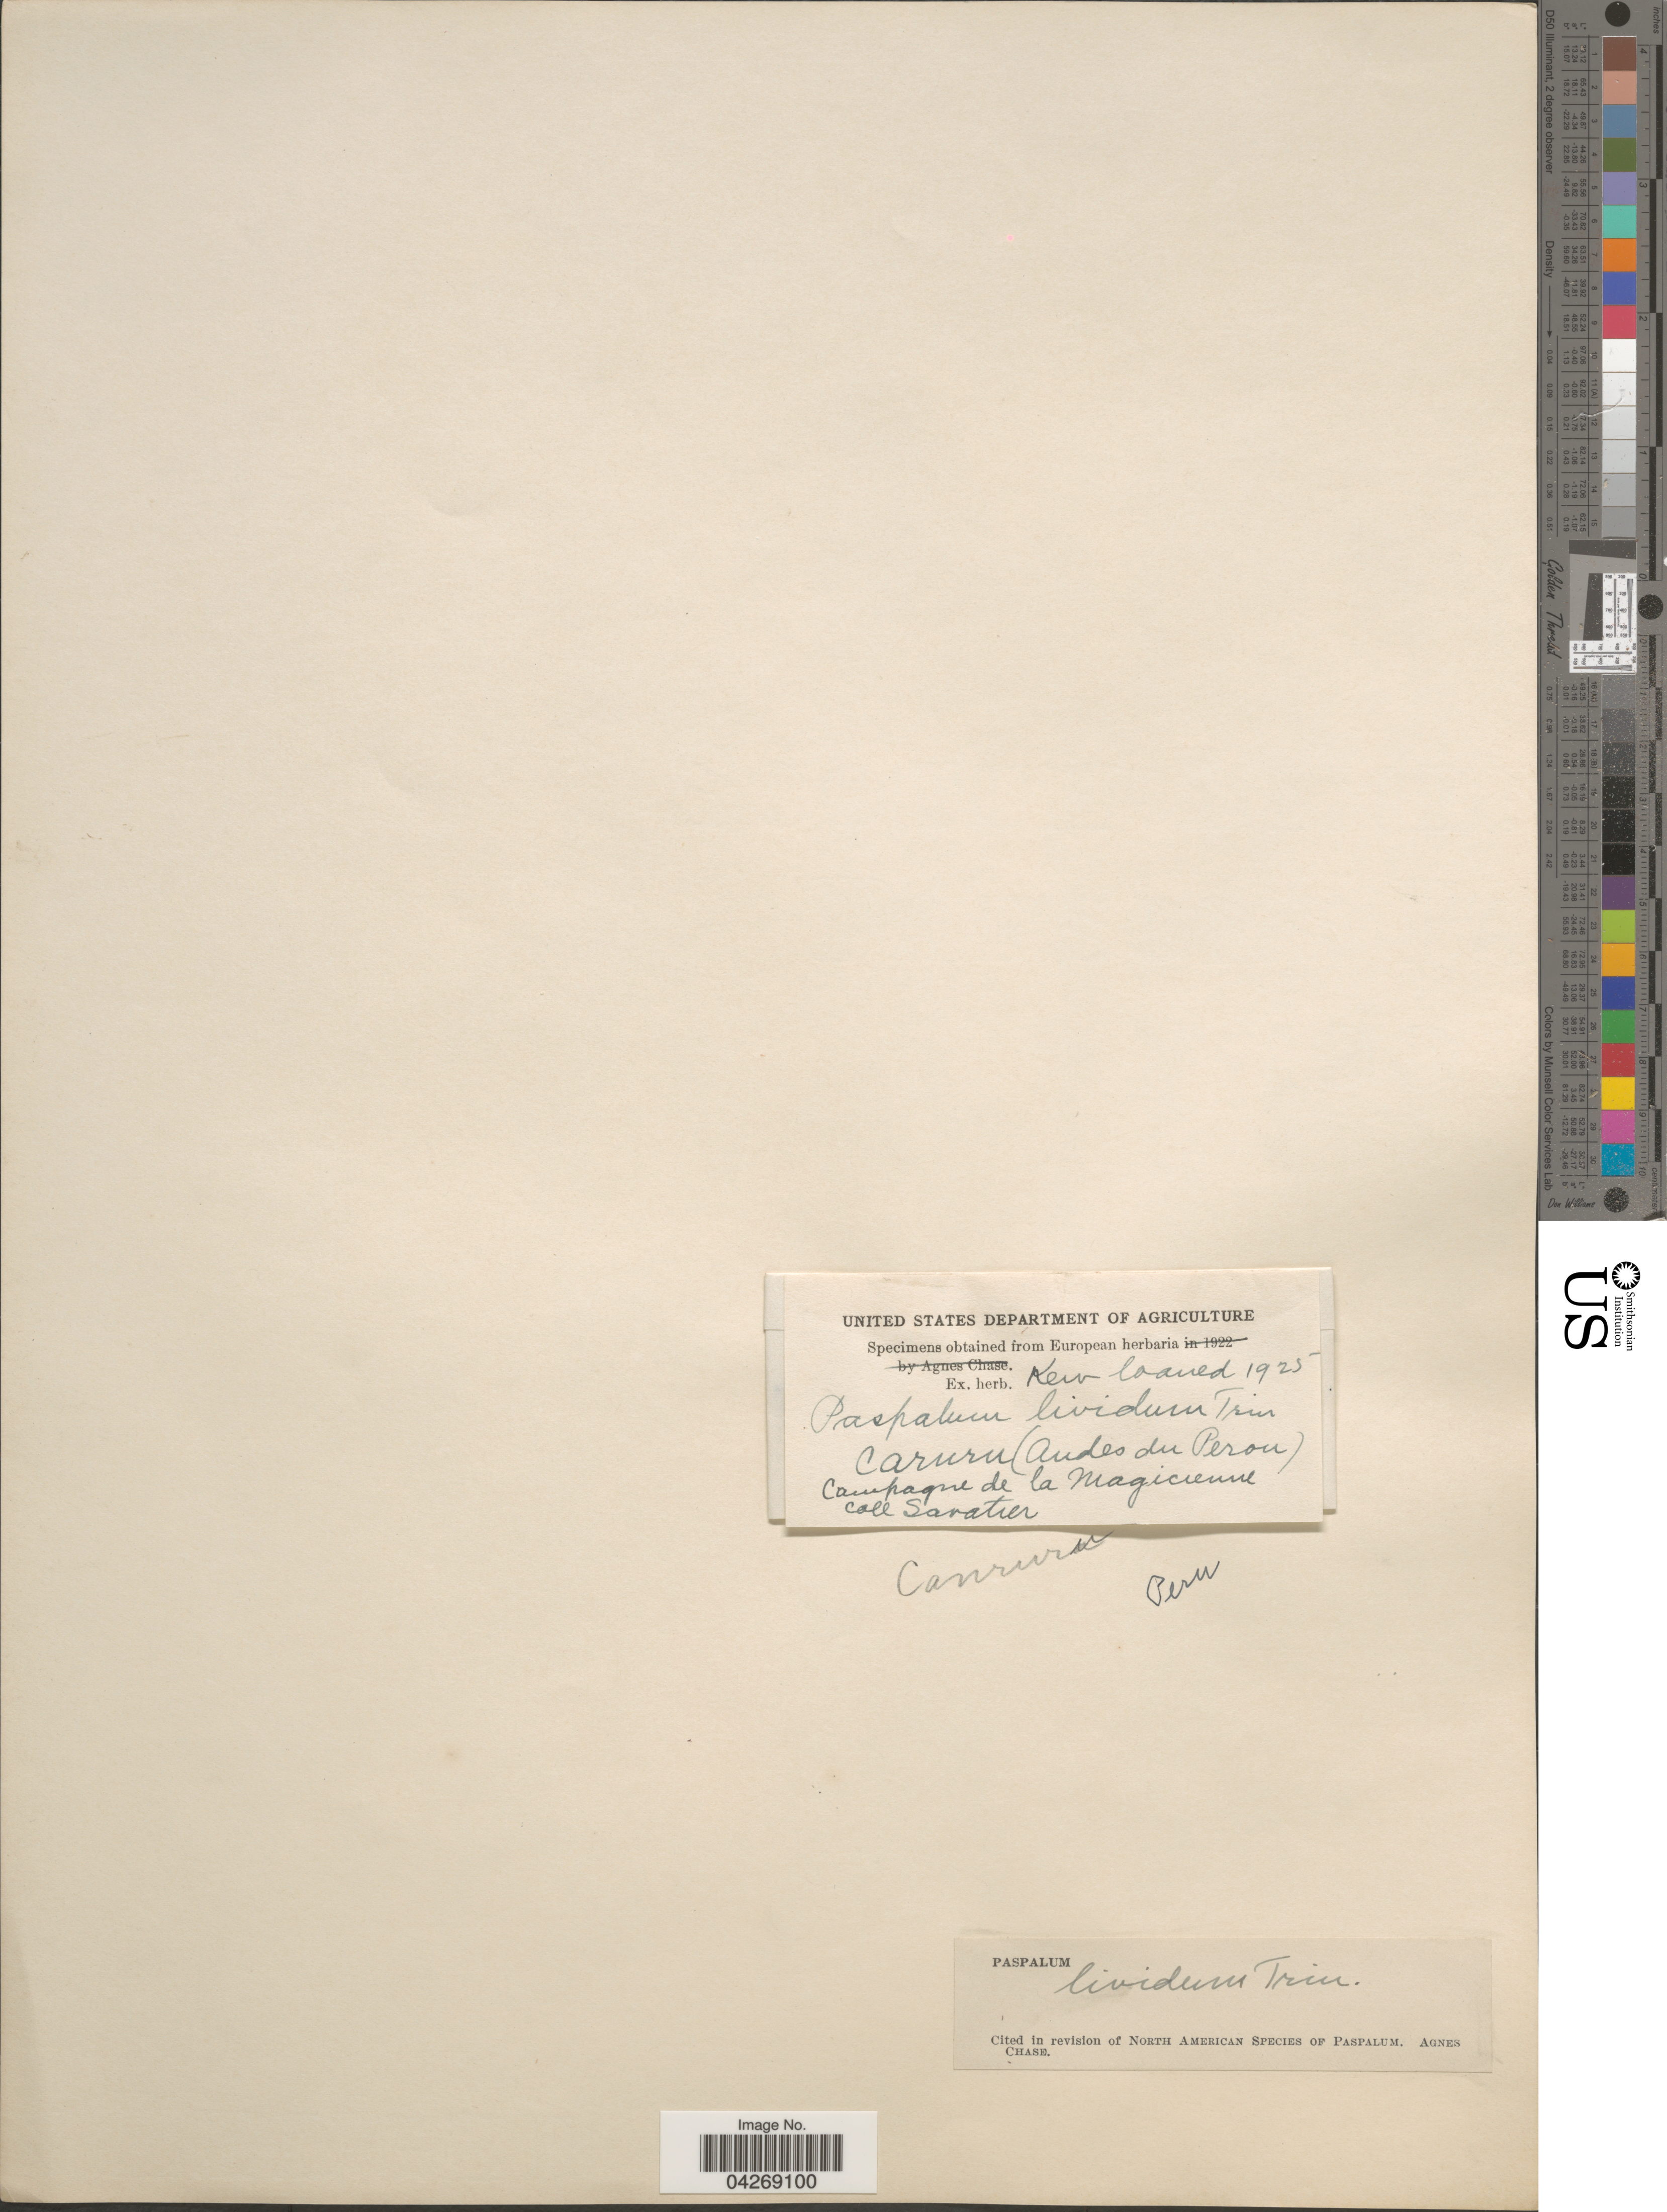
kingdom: Plantae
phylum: Tracheophyta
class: Liliopsida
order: Poales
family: Poaceae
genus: Paspalum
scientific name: Paspalum denticulatum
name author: Trin.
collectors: Savatier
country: Peru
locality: Caruru (Andes du Perou). Campagne de la Magicienne.